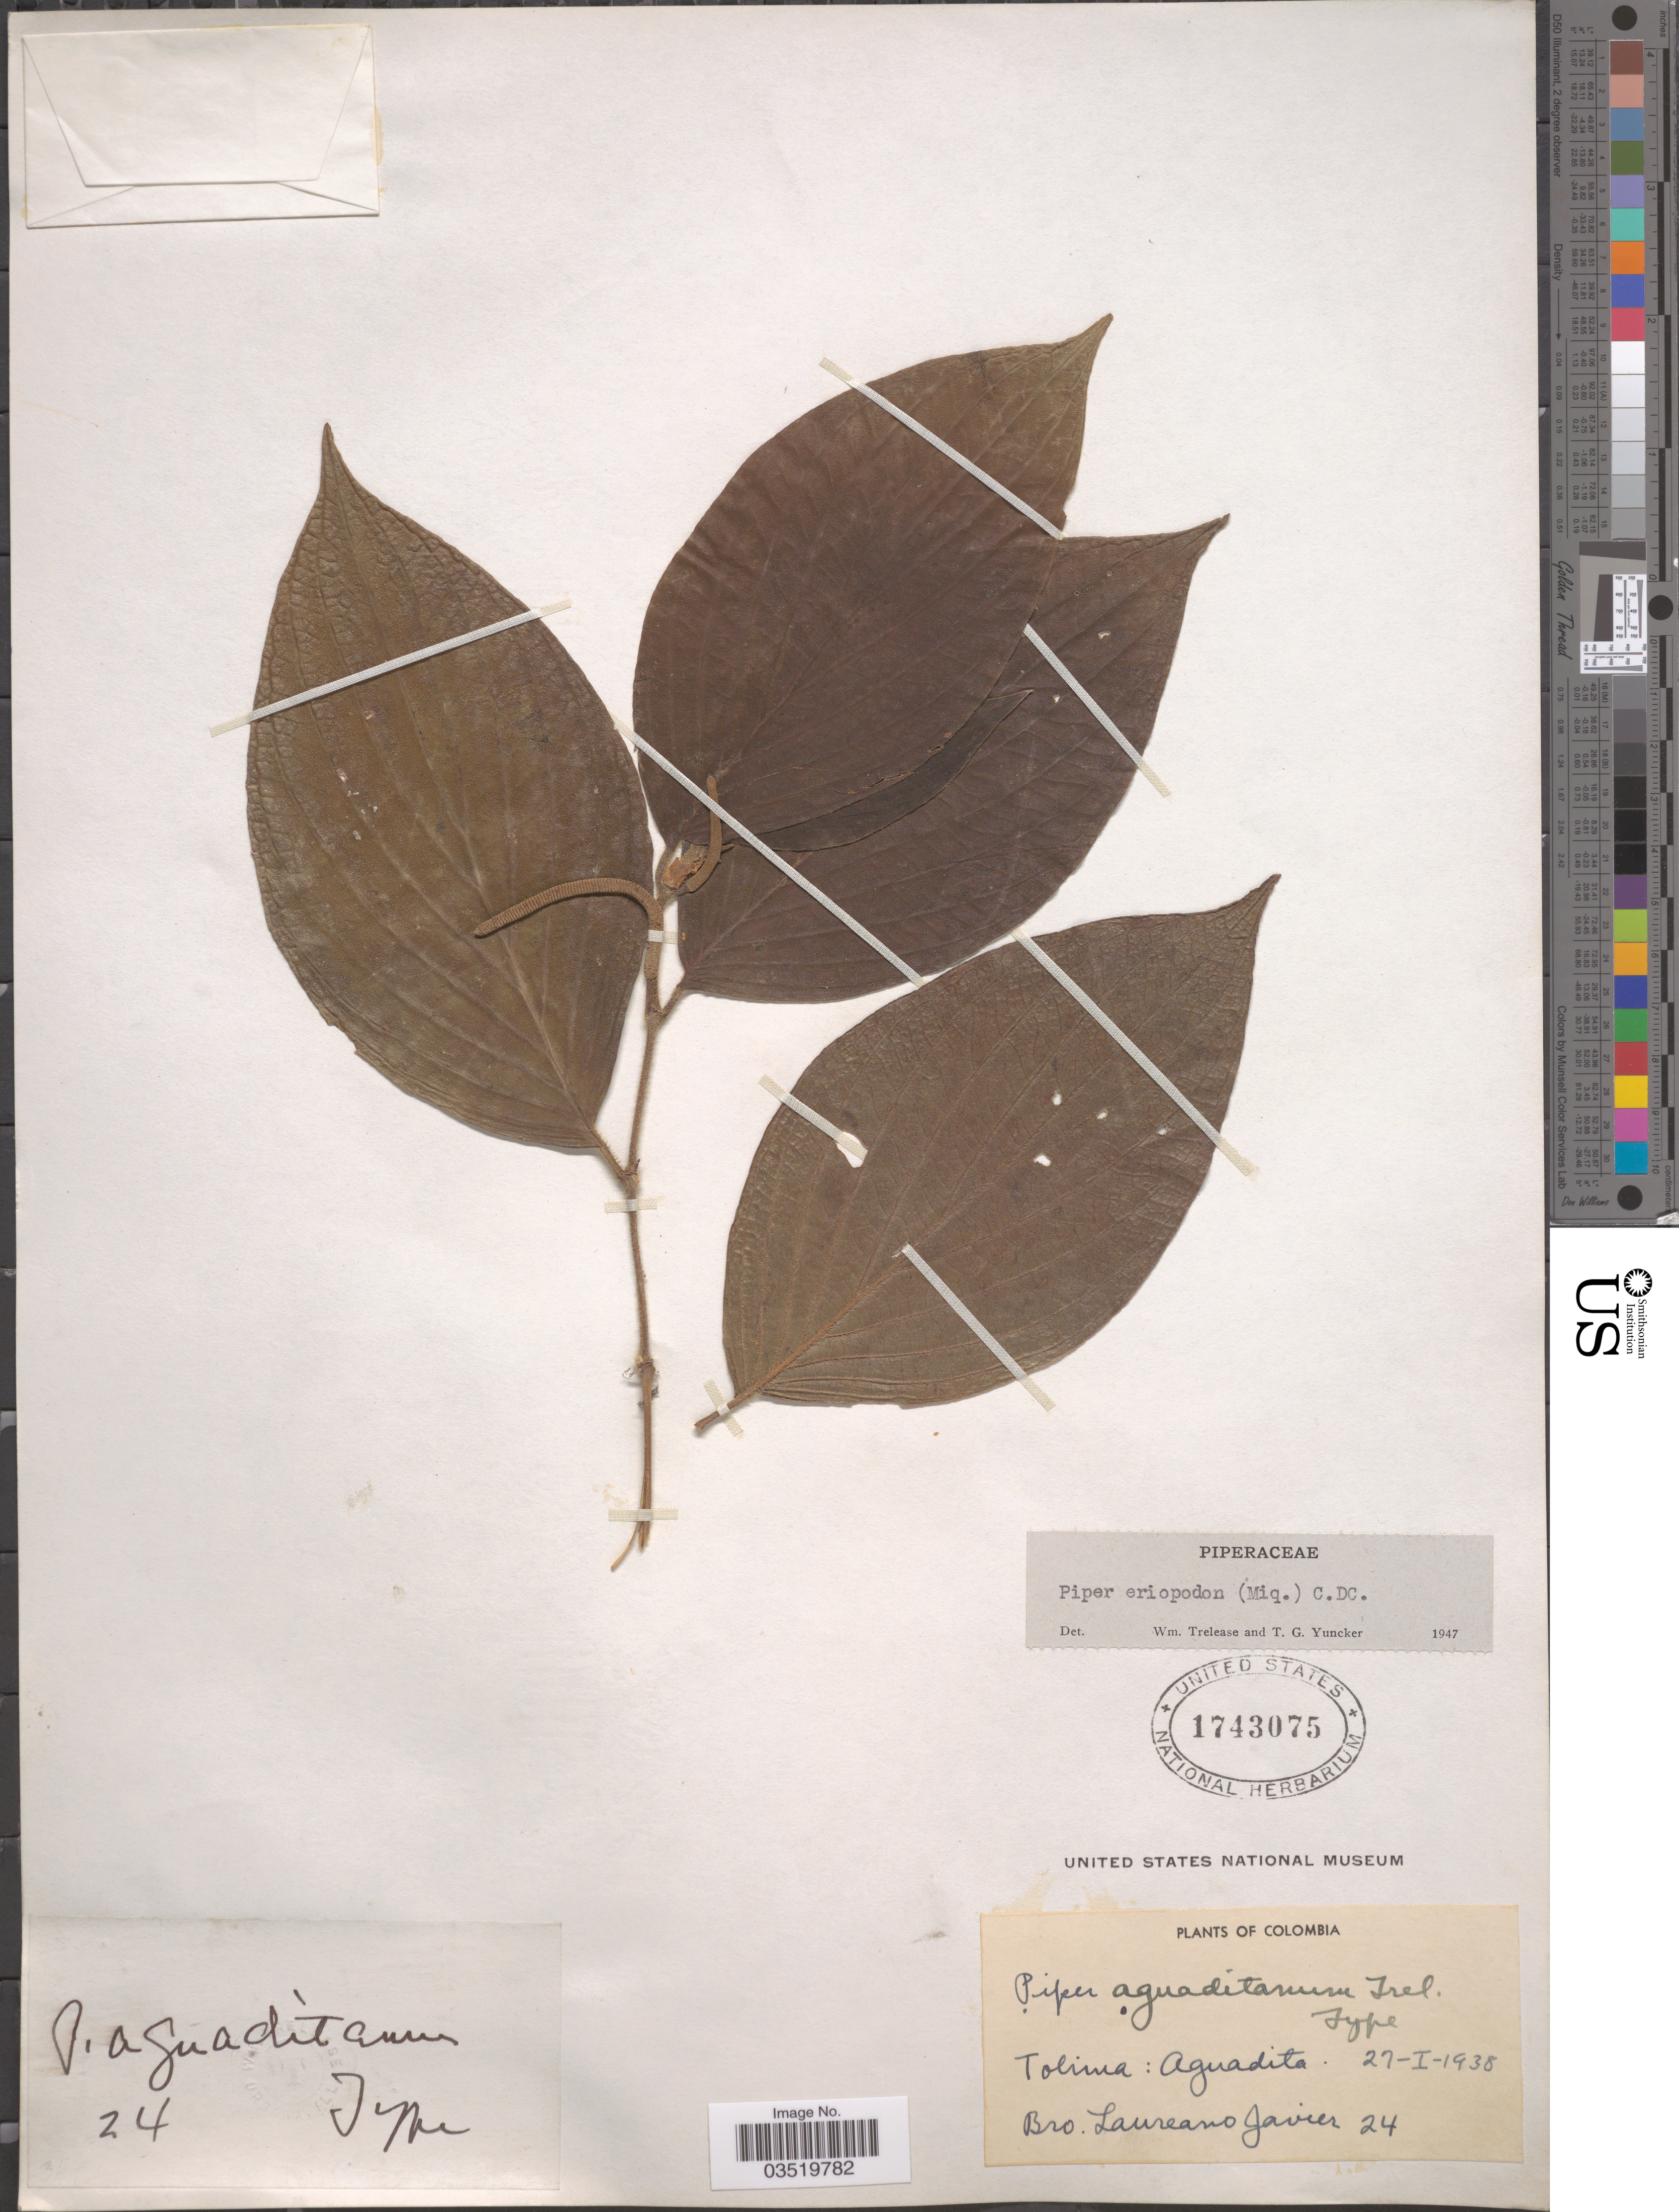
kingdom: Plantae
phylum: Tracheophyta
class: Magnoliopsida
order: Piperales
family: Piperaceae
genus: Piper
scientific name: Piper eriopodon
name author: C. DC.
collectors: L. Javier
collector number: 24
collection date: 1938-01-27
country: Colombia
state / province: Tolima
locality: Aguadita.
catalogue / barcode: US 1743075